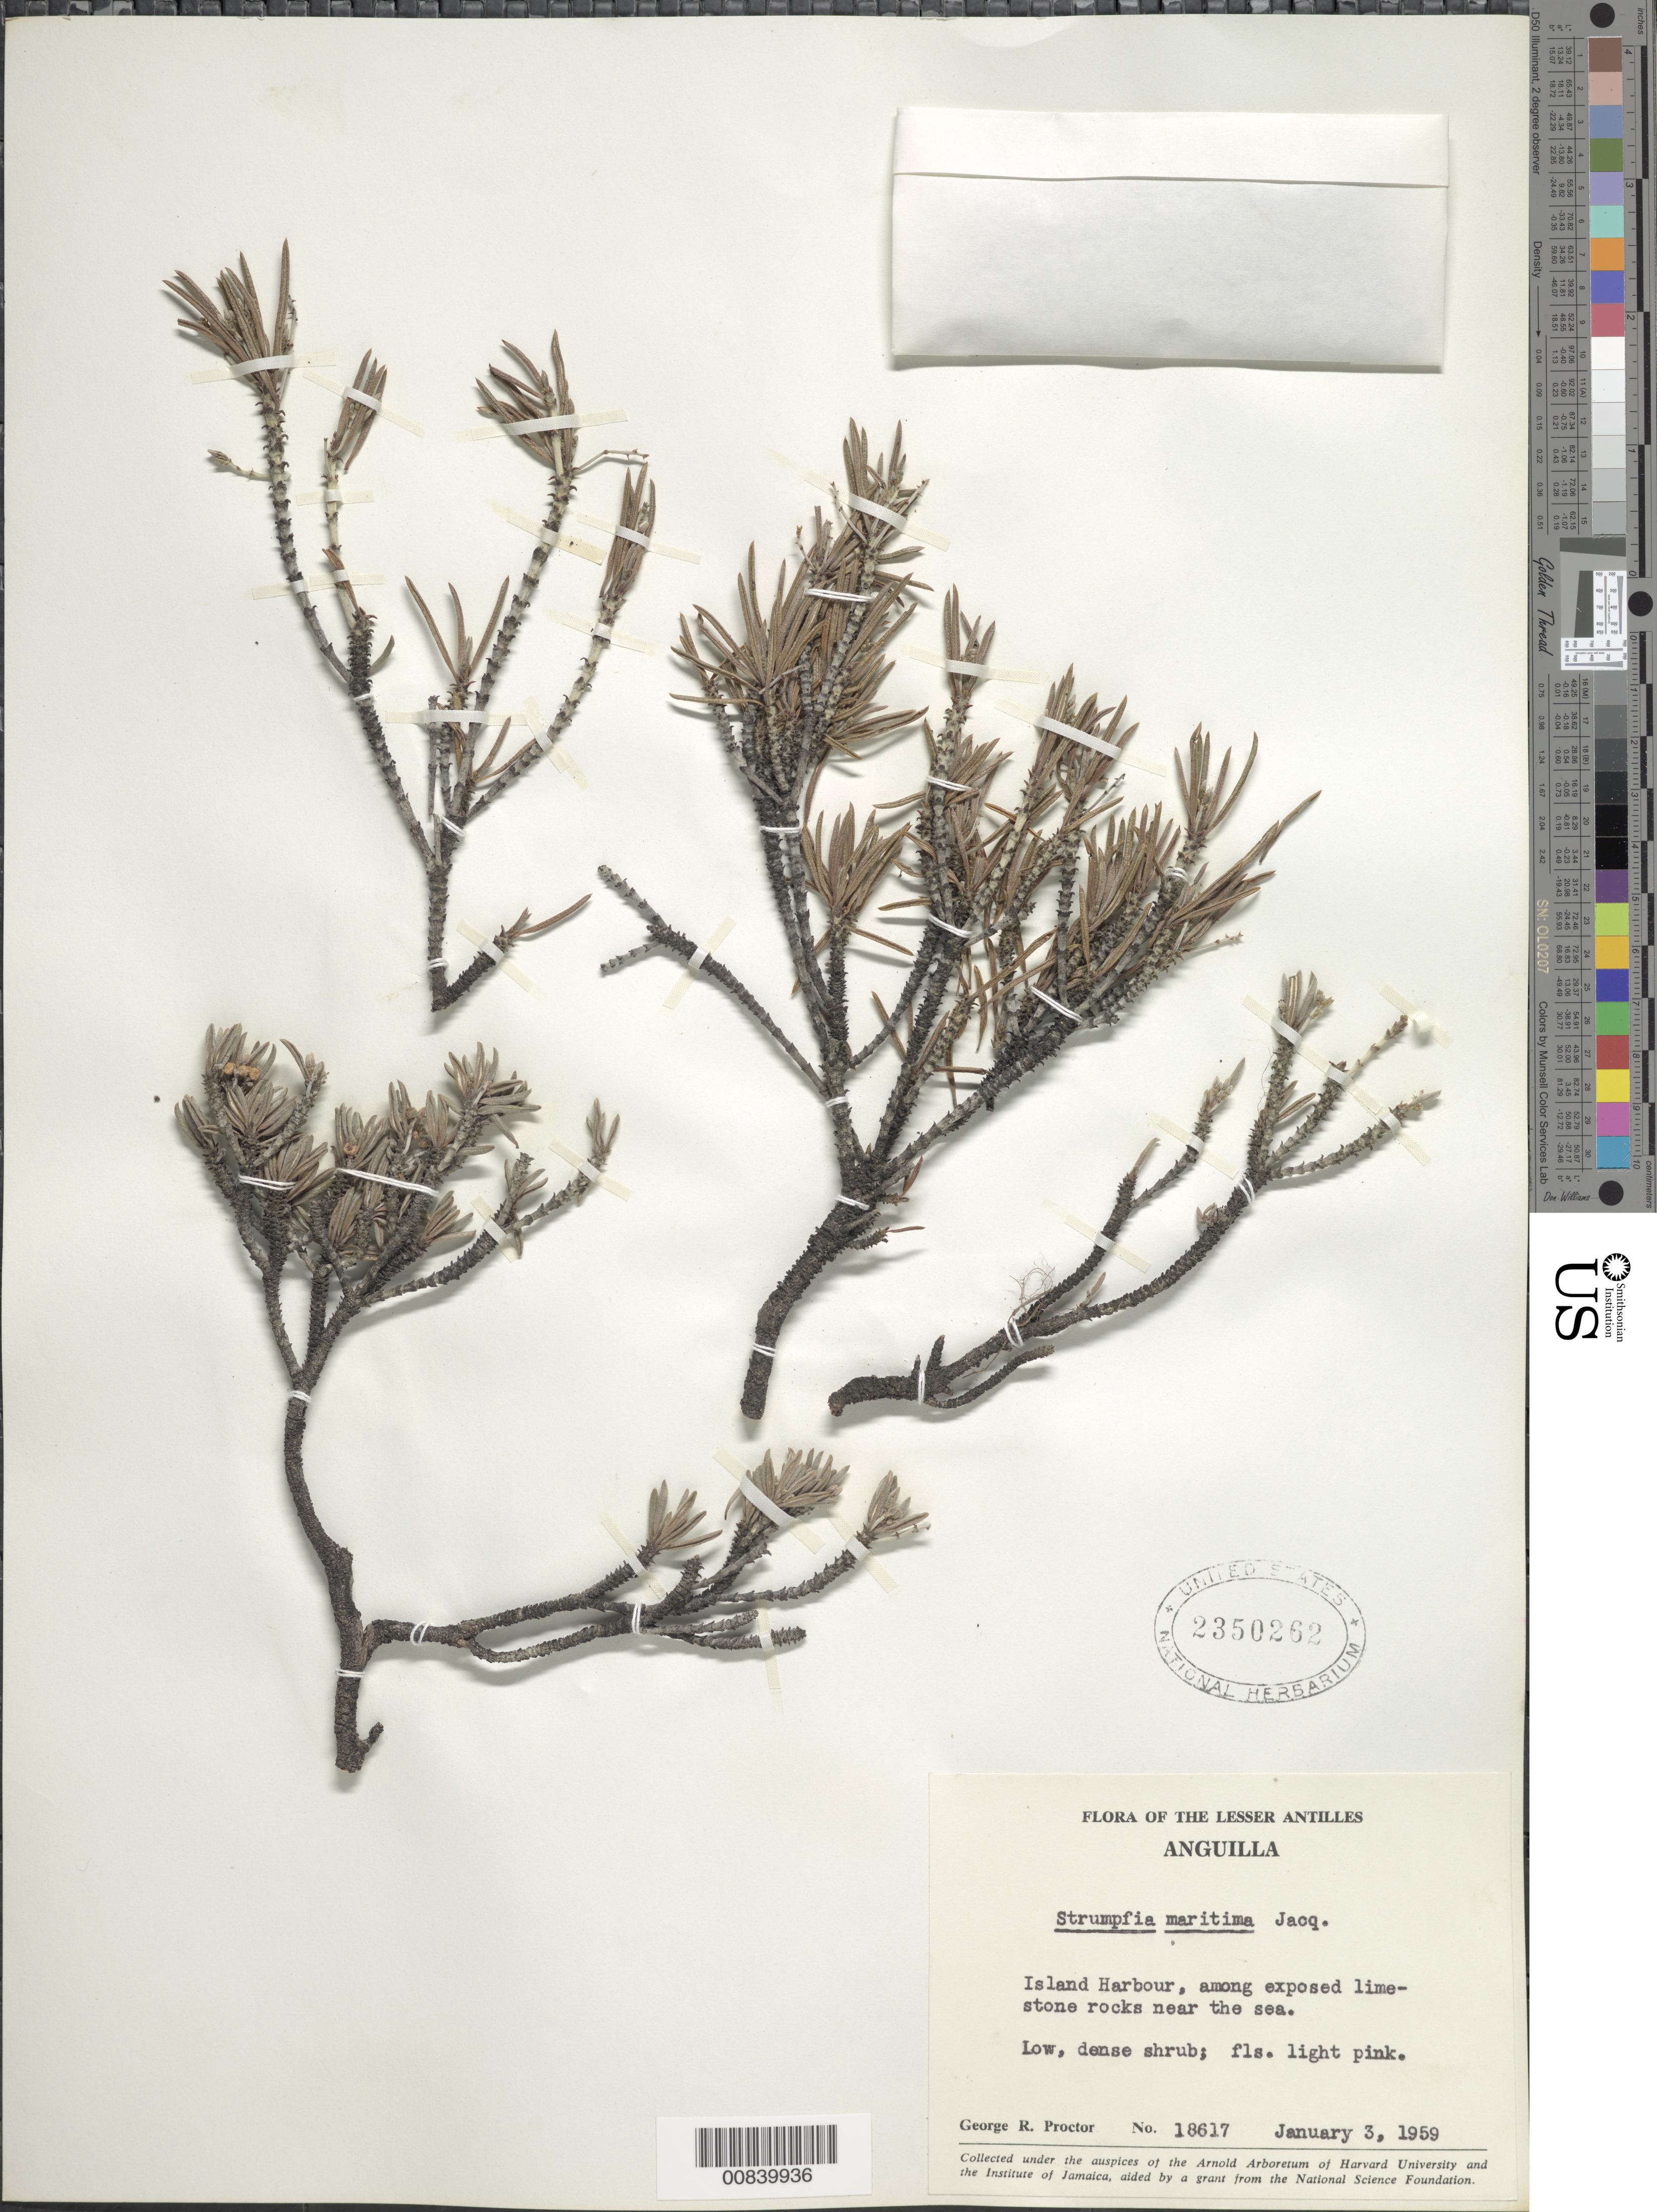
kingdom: Plantae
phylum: Tracheophyta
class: Magnoliopsida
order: Gentianales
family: Rubiaceae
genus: Strumpfia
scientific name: Strumpfia maritima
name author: Jacq.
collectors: G. R. Proctor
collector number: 18617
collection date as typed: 03 Jan 1959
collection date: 1959-01-03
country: Anguilla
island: Anguilla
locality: Island Harbor, near sea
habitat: Among exposed limestone rocks near the sea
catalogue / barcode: US 2350262